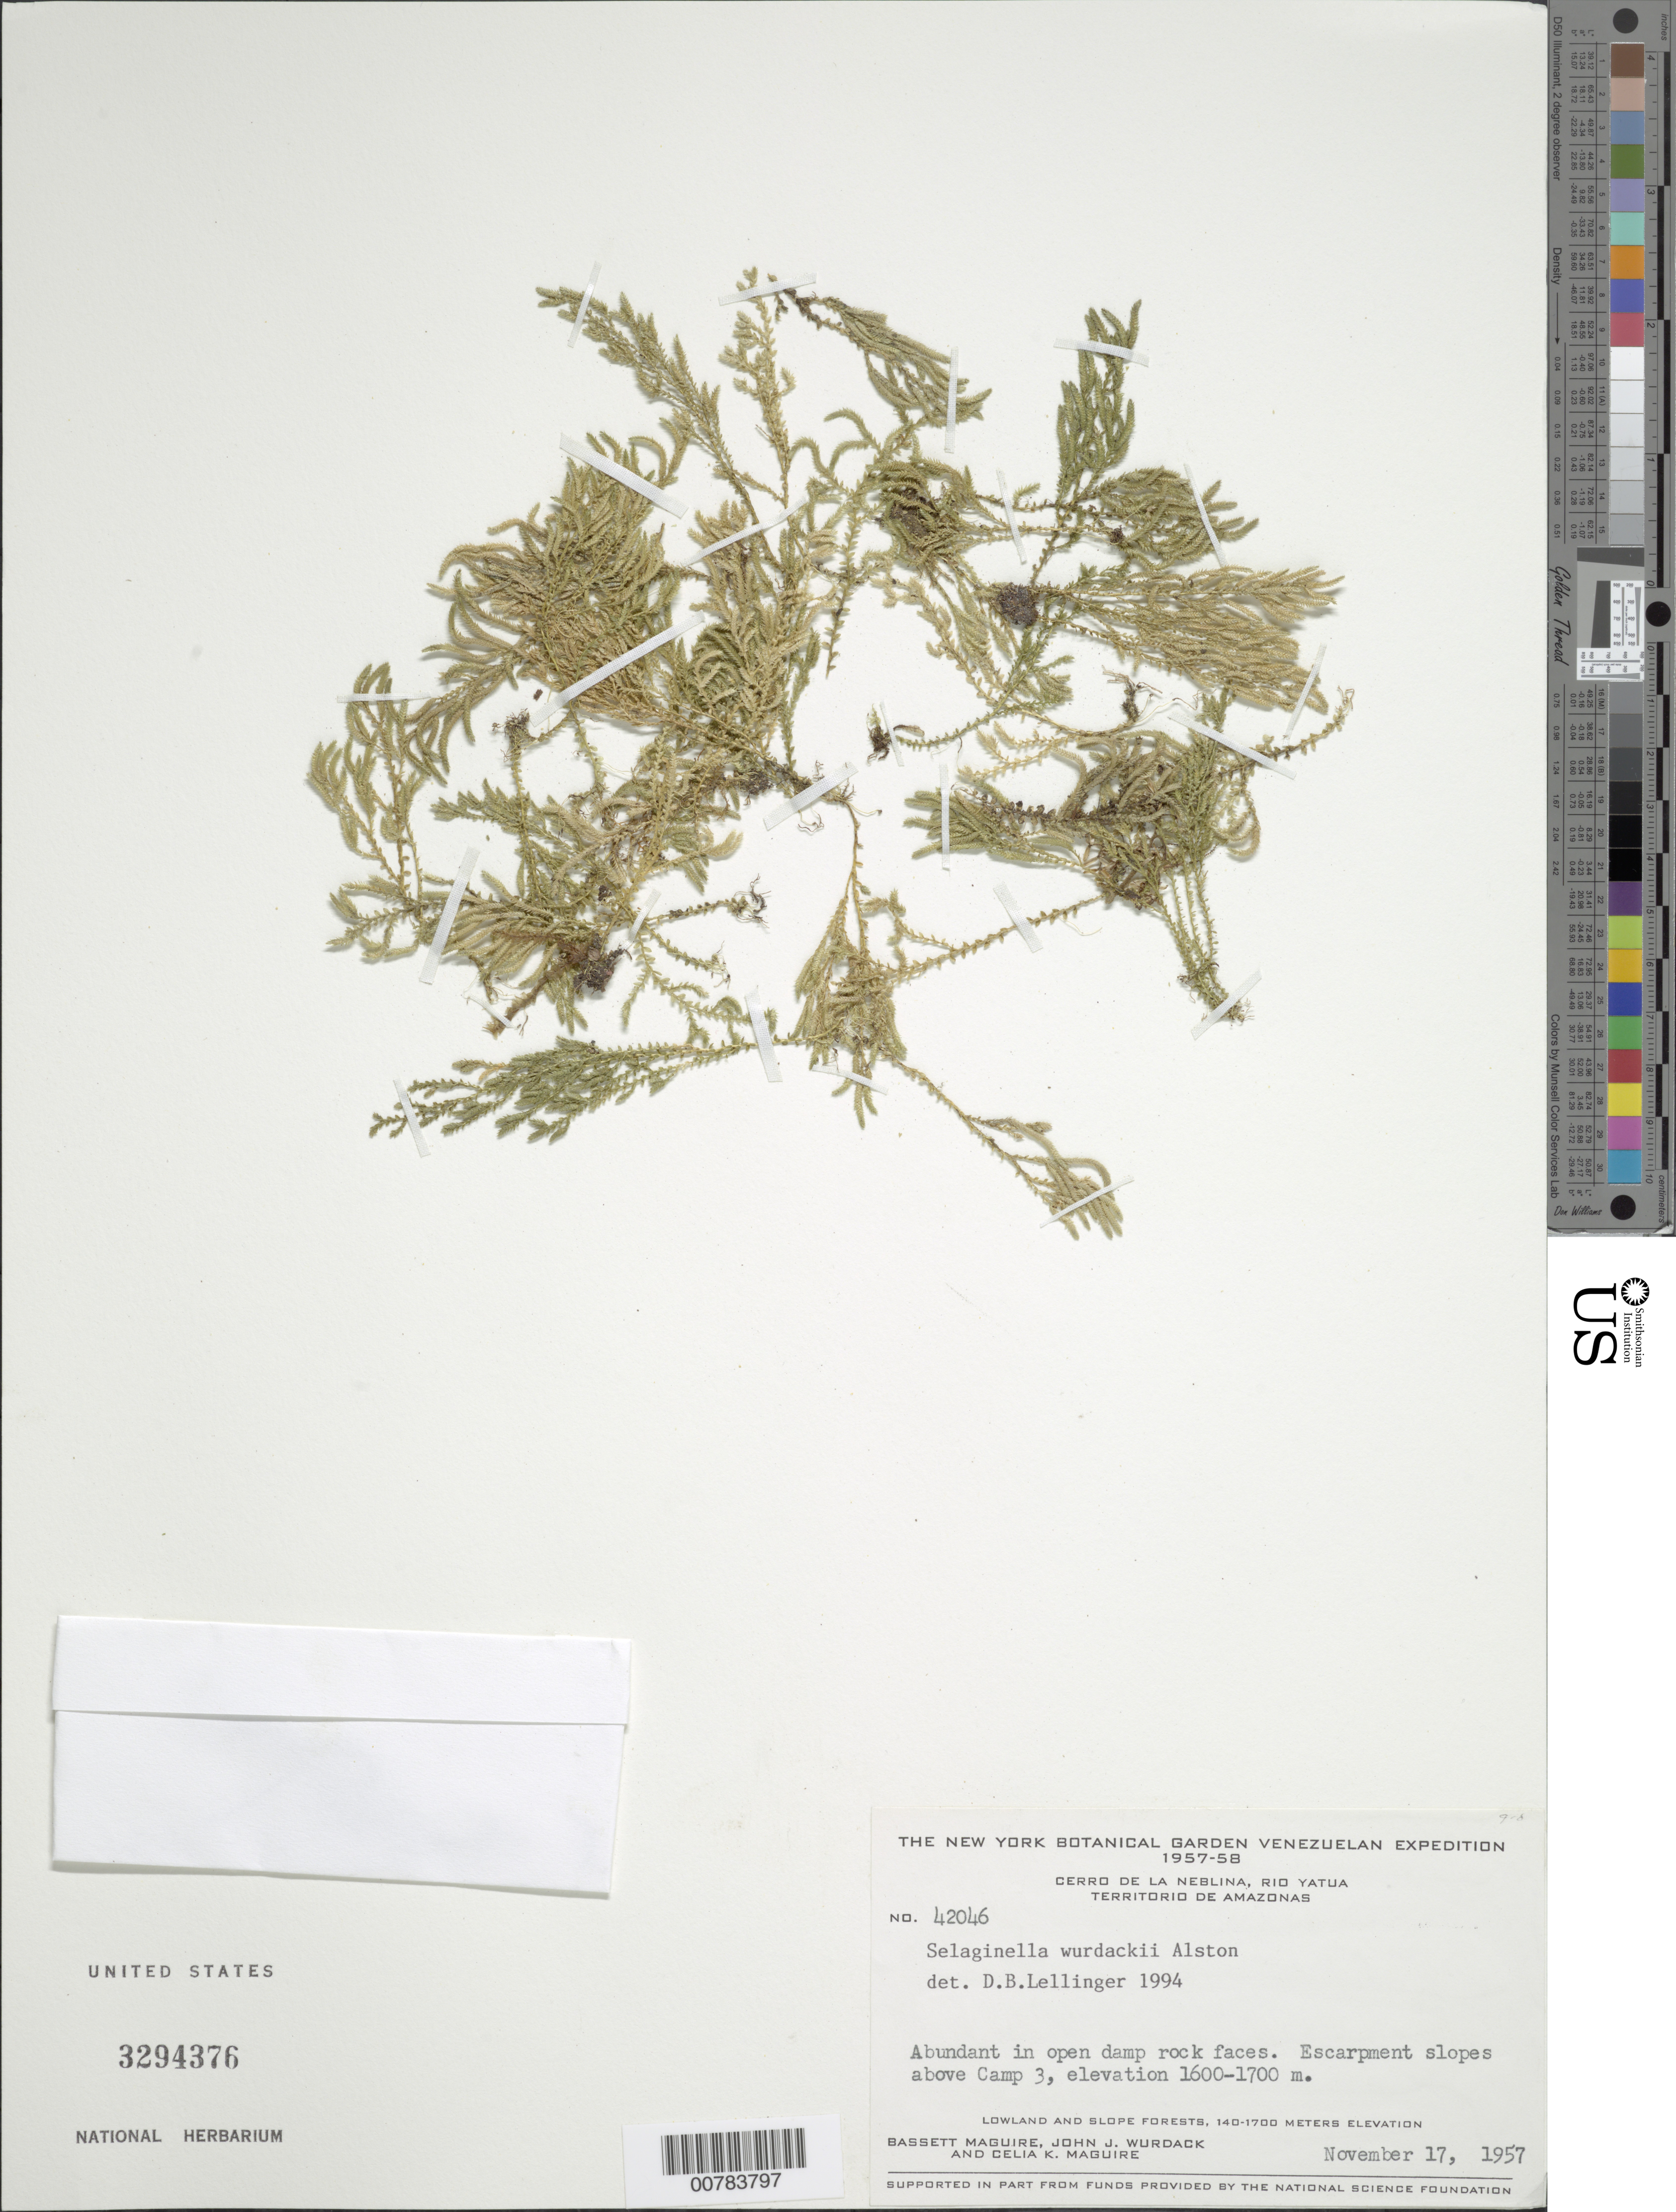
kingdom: Plantae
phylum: Tracheophyta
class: Lycopodiopsida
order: Selaginellales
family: Selaginellaceae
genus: Selaginella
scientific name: Selaginella wurdackii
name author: Alston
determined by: Lellinger, David B., (BOT), Smithsonian Institution - National Museum of Natural History (UNITED STATES)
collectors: B. Maguire, J. J. Wurdack & C. K. Maguire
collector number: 42046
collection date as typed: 17-Nov-57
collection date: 1957-11-17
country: Venezuela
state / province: Amazonas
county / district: Río Negro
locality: Cerro de la Neblina, Río Yatua, Camp 3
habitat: Escarpment slopes, open damp rock faces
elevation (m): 1600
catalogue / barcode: US 3294376